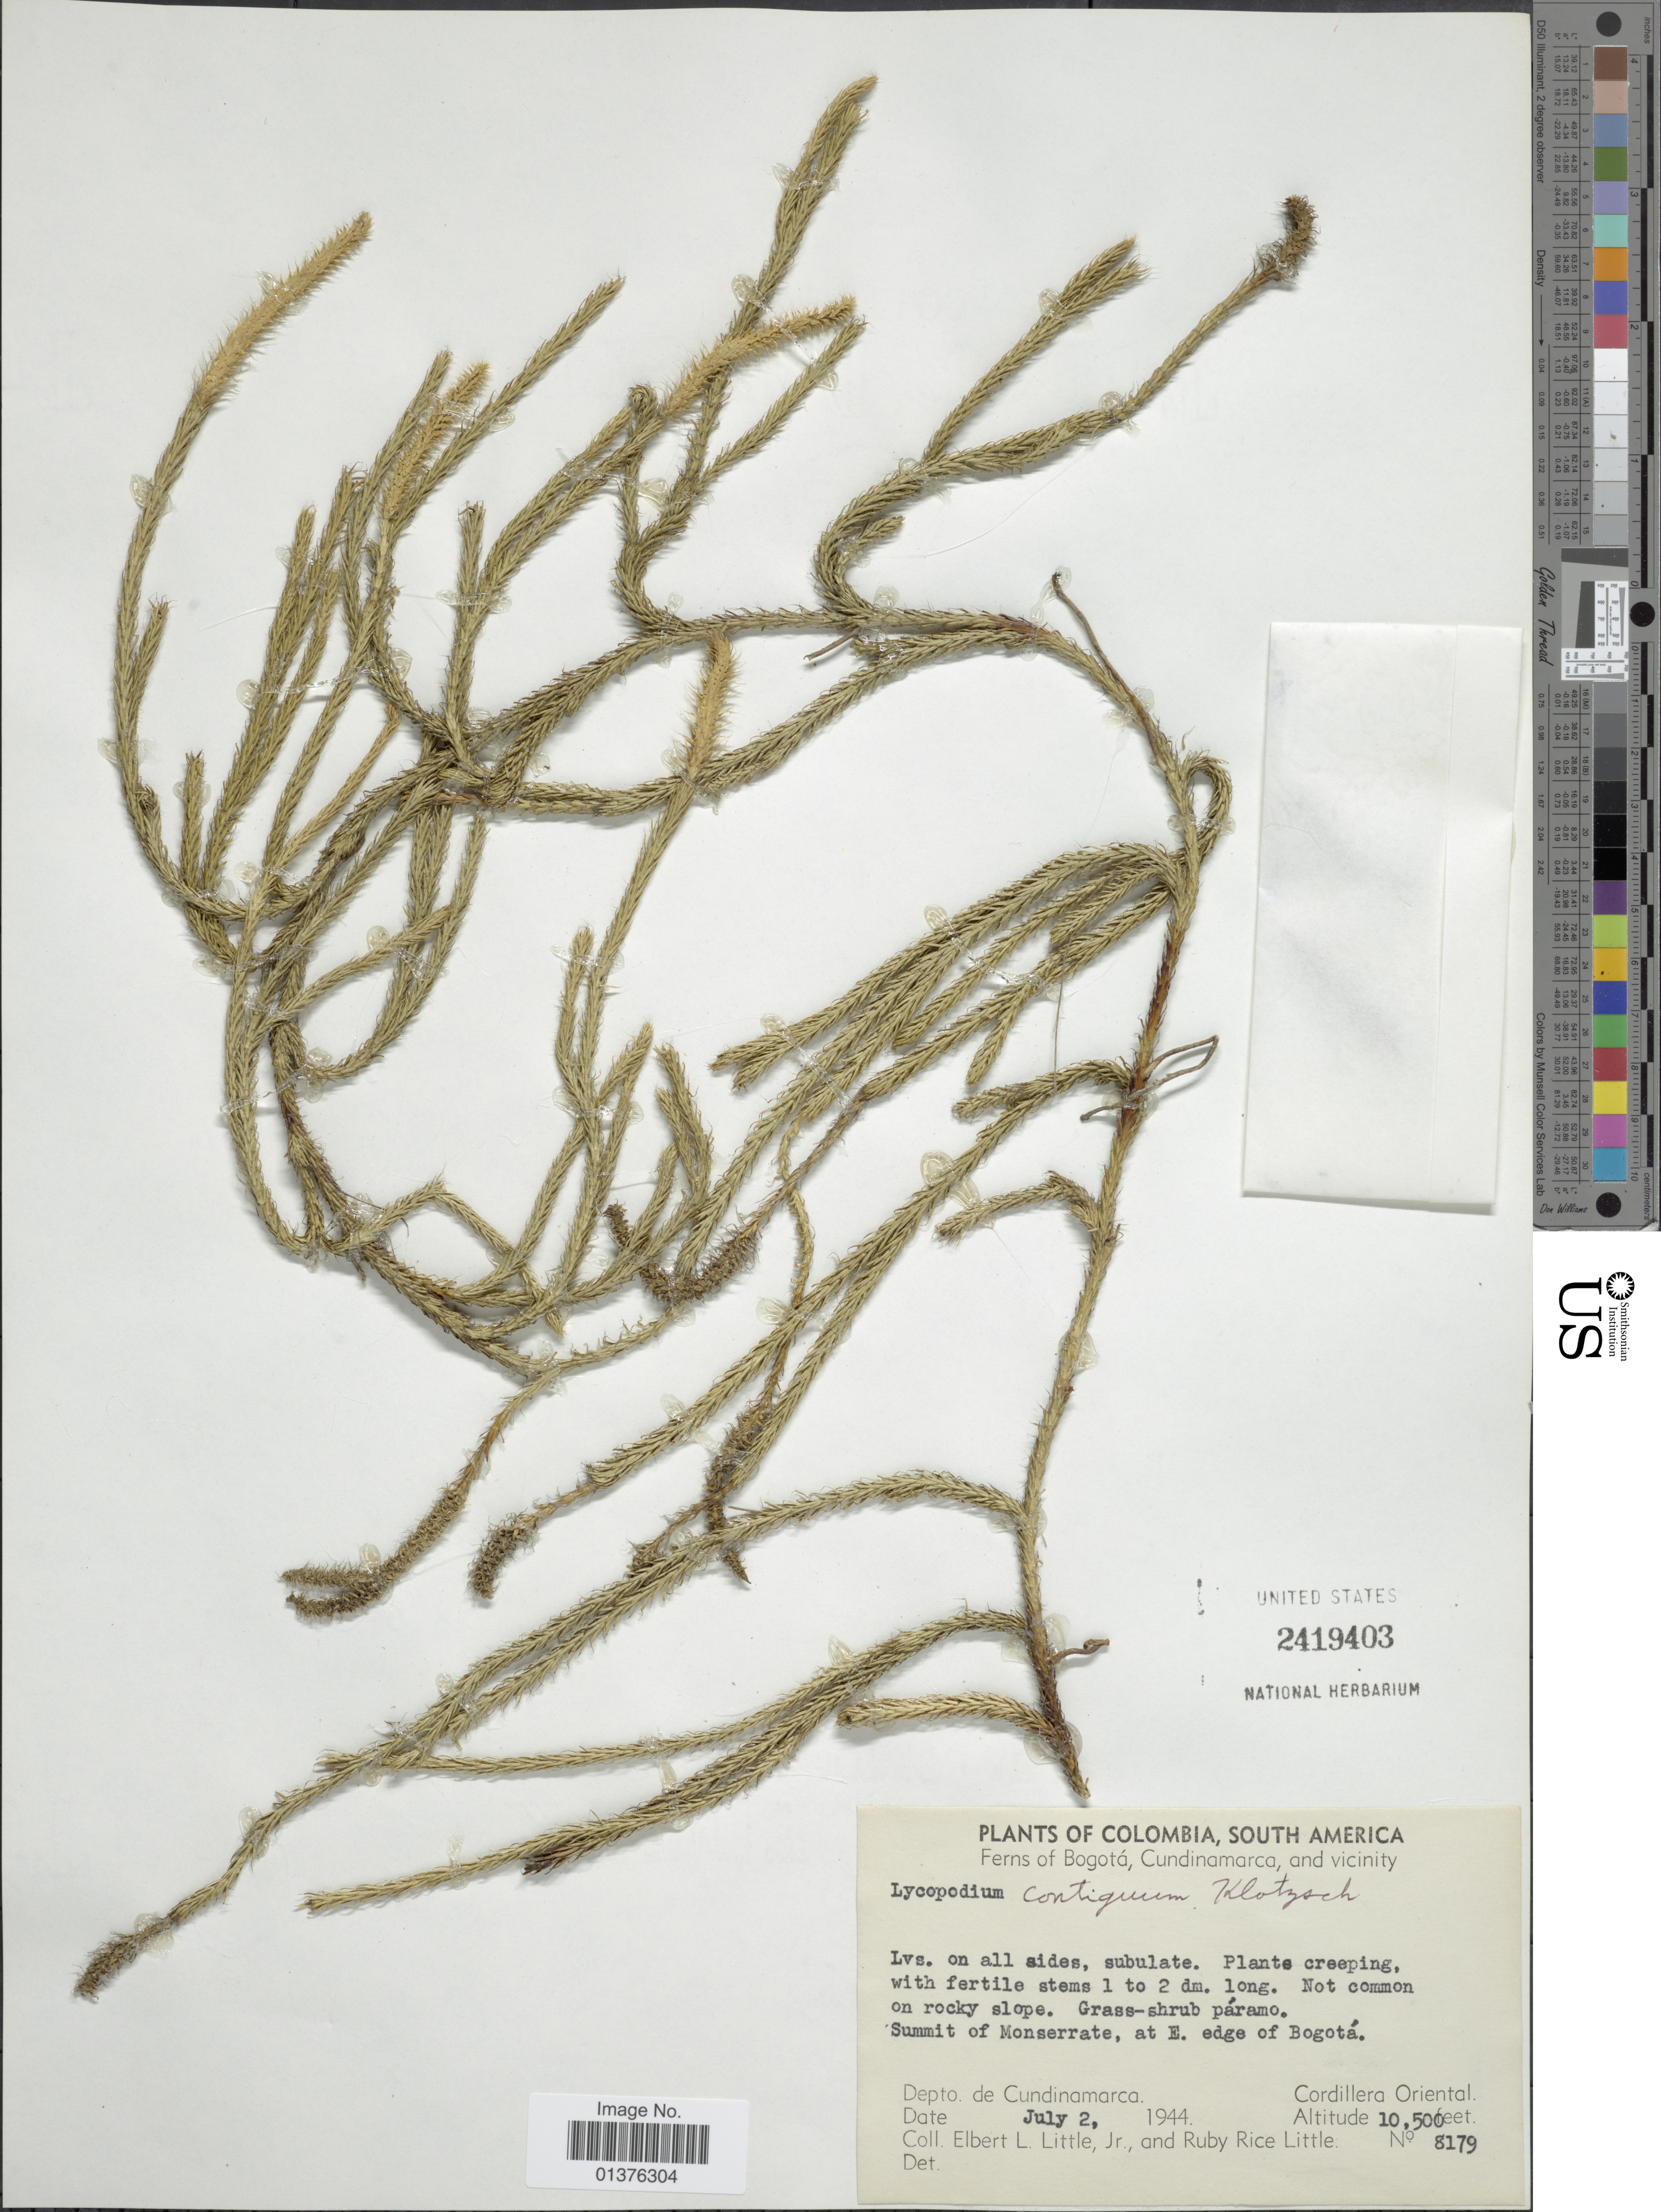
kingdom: Plantae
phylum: Tracheophyta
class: Lycopodiopsida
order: Lycopodiales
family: Lycopodiaceae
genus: Lycopodium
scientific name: Lycopodium clavatum subsp. contiguum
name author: (Klotzsch) B. Øllg.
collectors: E. L. Little & R. R. Little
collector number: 8179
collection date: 1944-07-02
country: Colombia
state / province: Cundinamarca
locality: Lvs. on all sides, subulate, Summit of Monserrate, at E. edge of Bogotá, Cordillera Oriental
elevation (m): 3200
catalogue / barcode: US 2419403